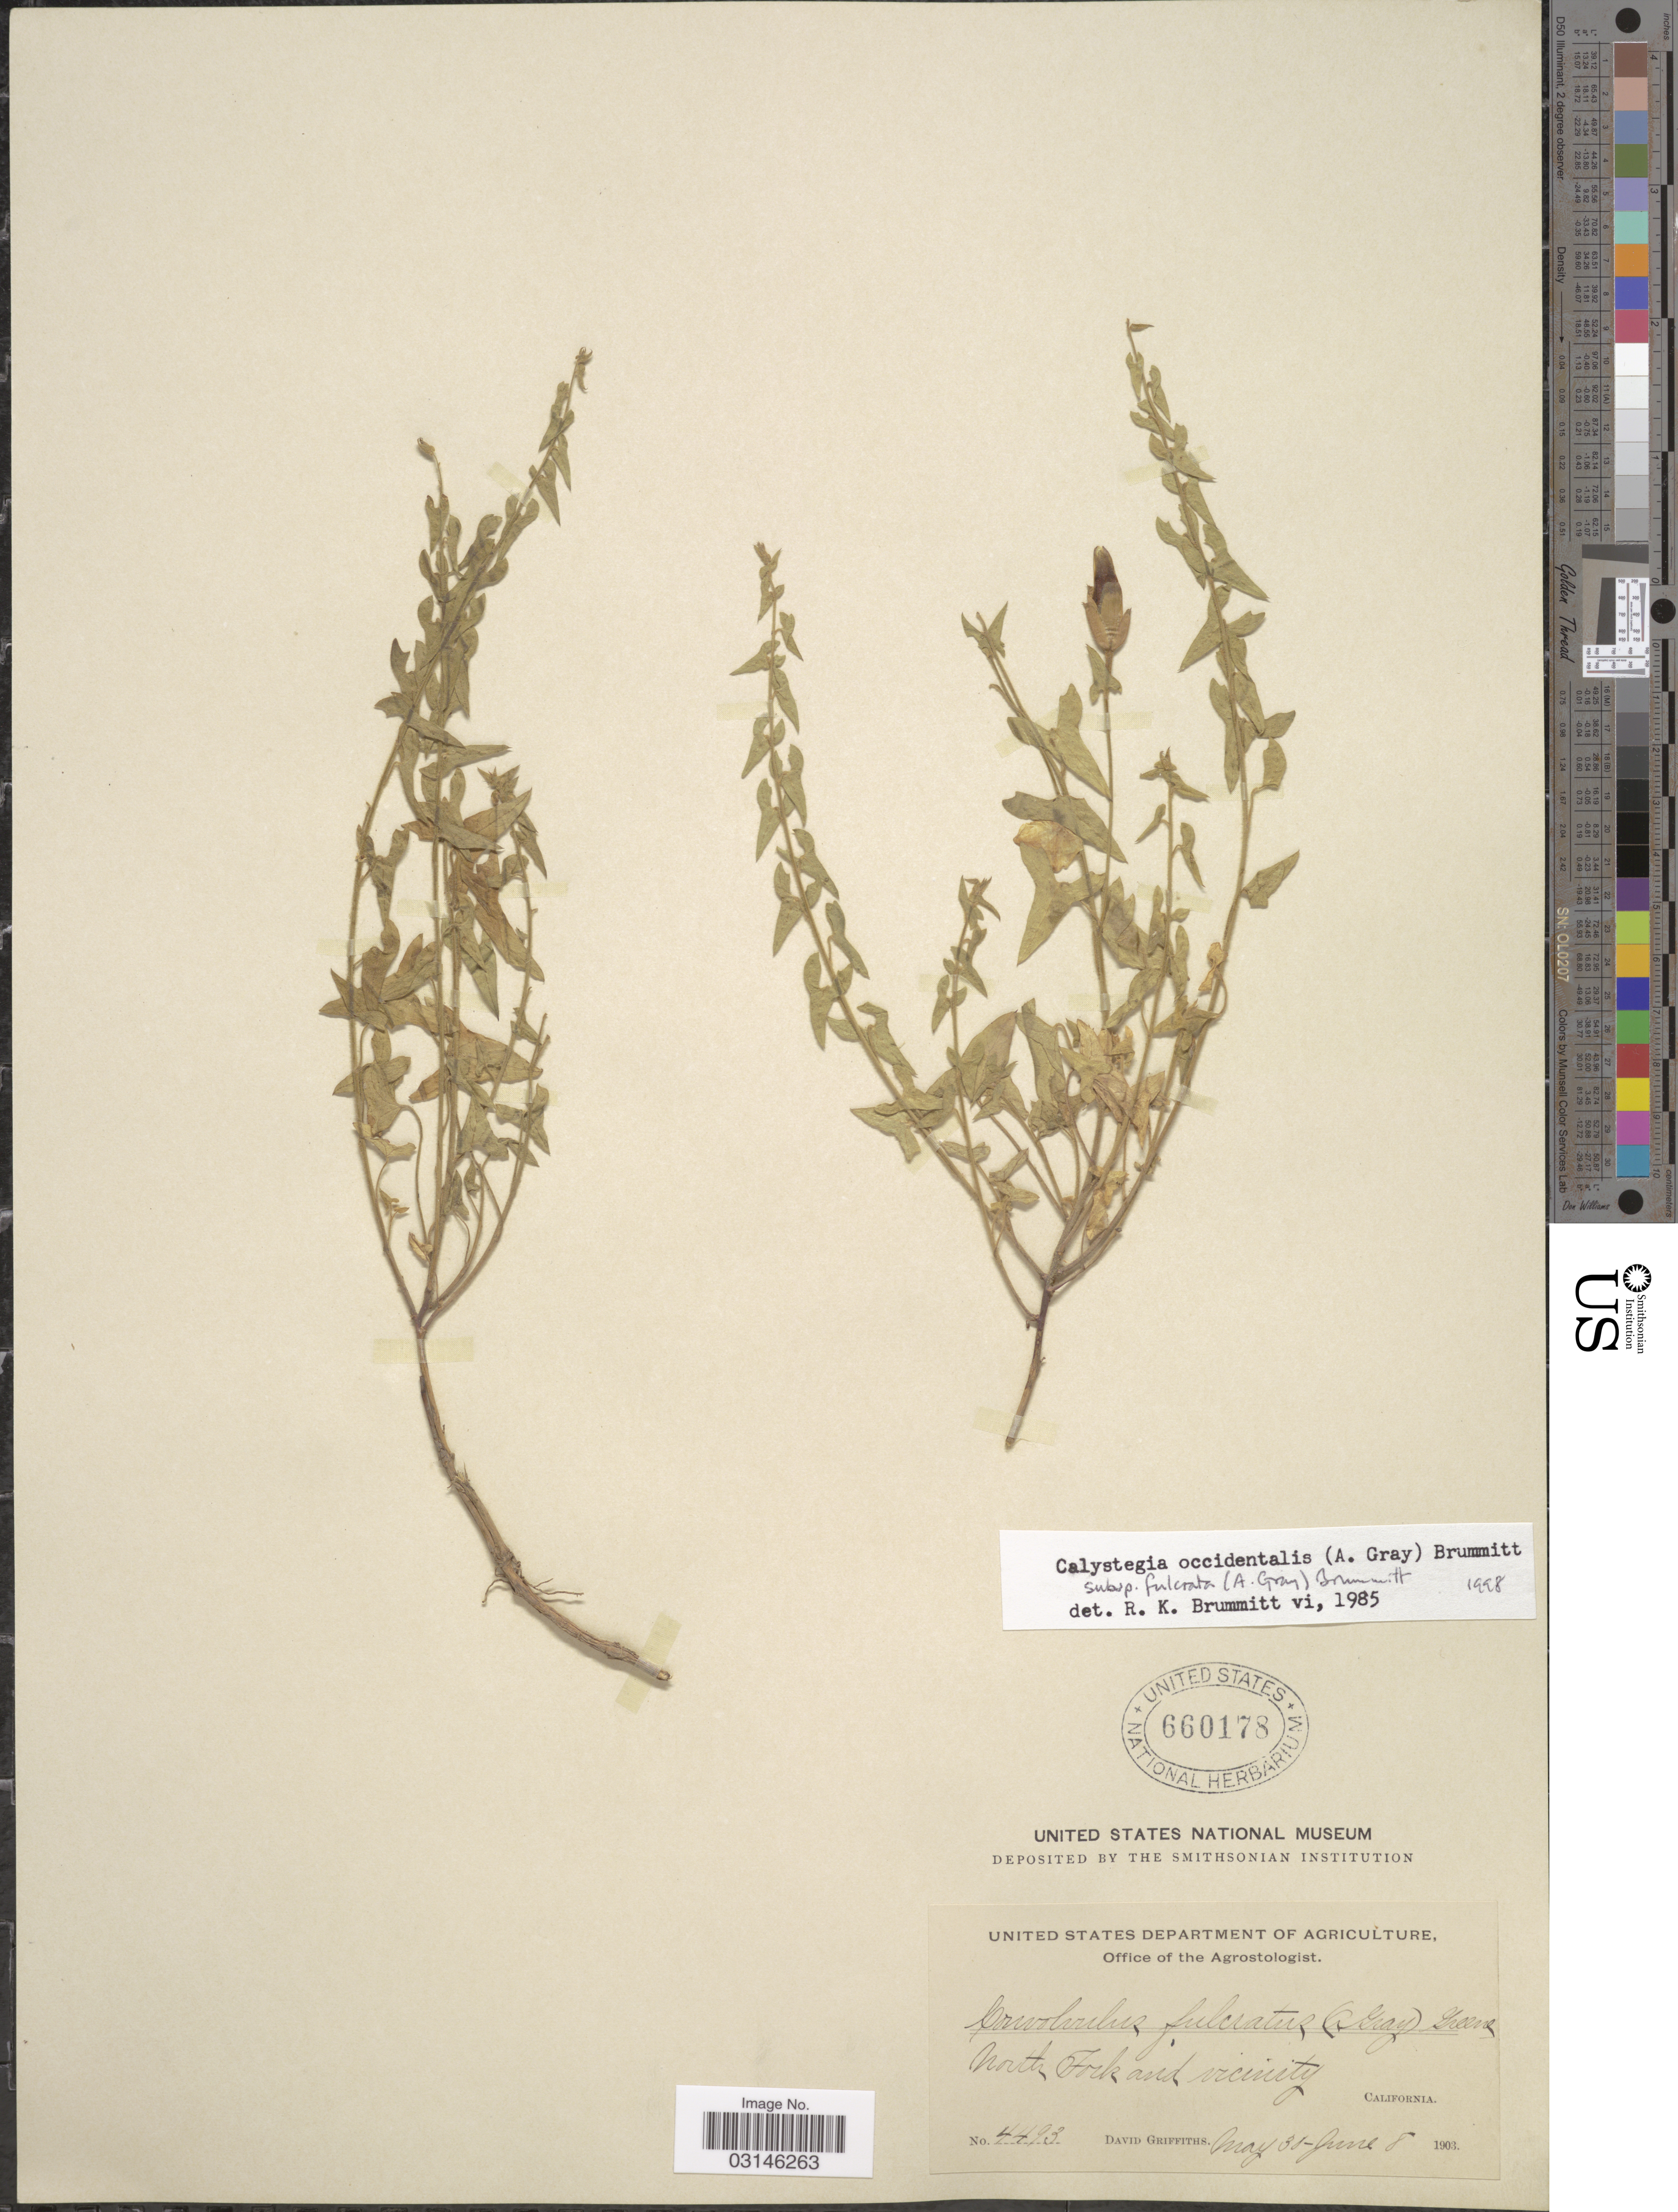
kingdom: Plantae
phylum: Tracheophyta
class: Magnoliopsida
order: Solanales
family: Convolvulaceae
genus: Calystegia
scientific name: Calystegia occidentalis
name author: (A. Gray) Brummitt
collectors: D. Griffiths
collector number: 4493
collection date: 1903-05-30/1903-06-08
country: United States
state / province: California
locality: North Fork and vicinity.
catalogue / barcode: US 660178